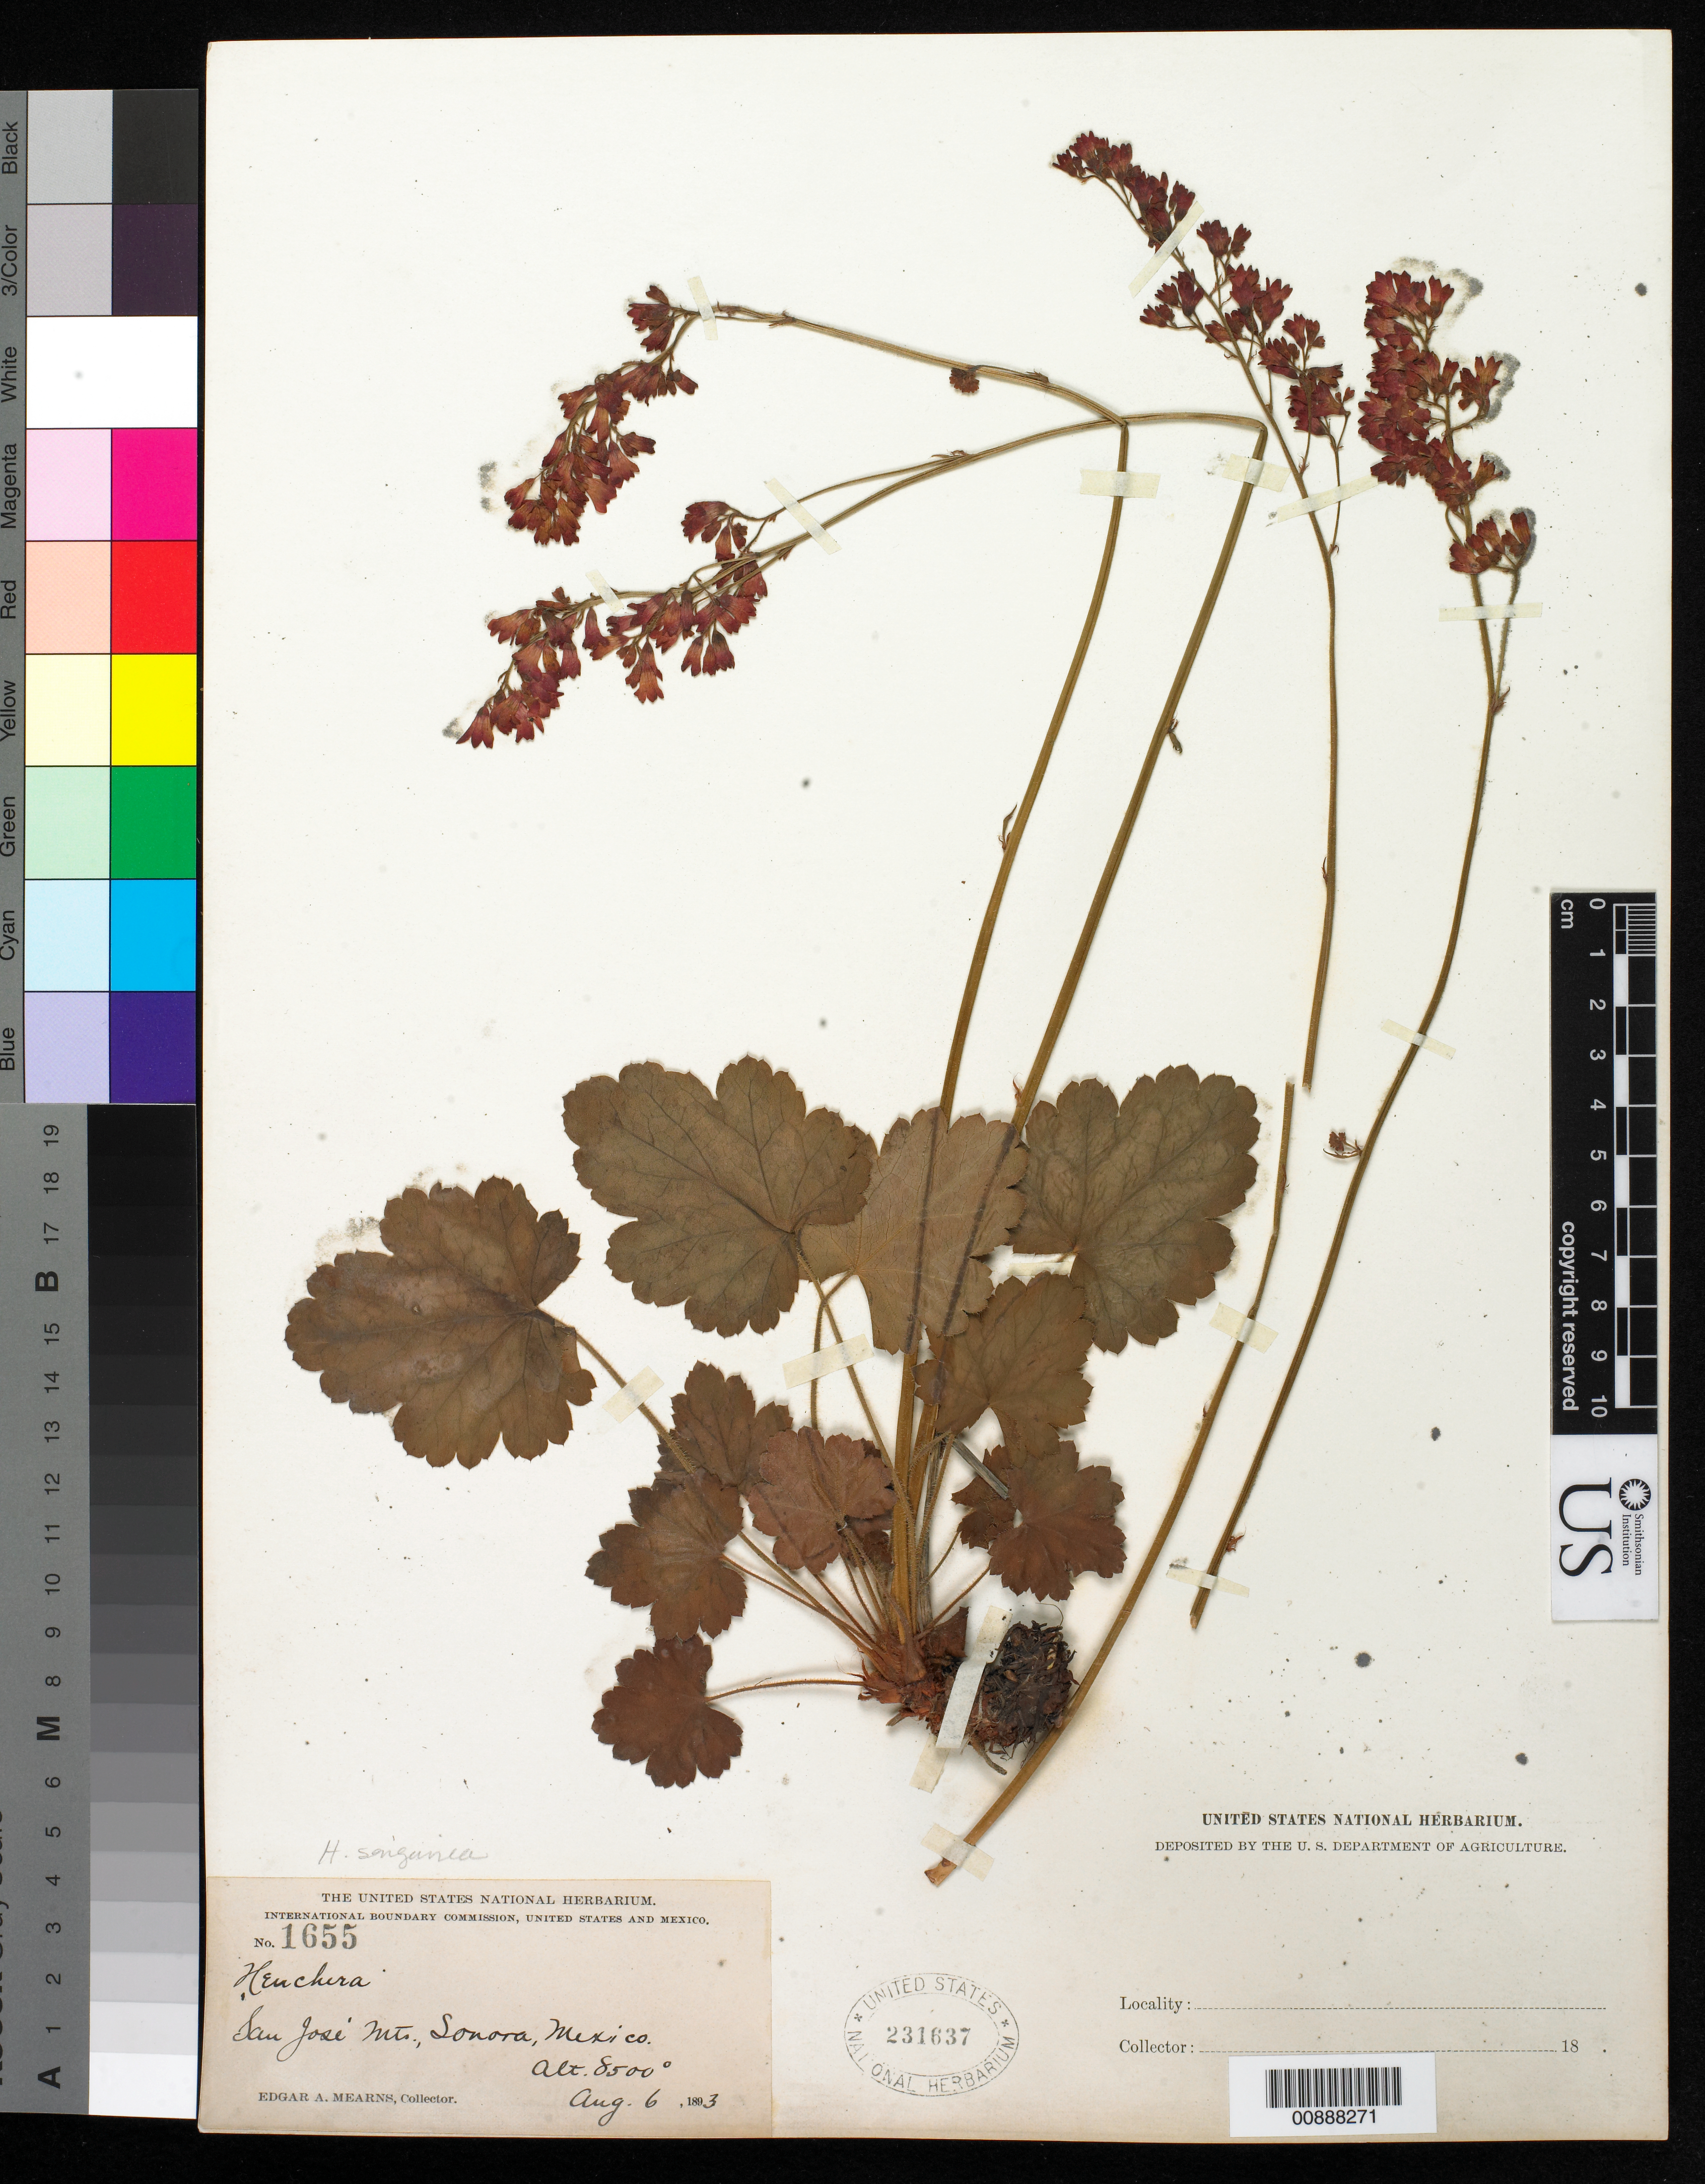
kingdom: Plantae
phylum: Tracheophyta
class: Magnoliopsida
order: Saxifragales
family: Saxifragaceae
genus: Heuchera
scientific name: Heuchera sanguinea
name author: Engelm.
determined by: Folk, Ryan A.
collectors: E. A. Mearns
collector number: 1655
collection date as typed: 06 Aug 1893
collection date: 1893-08-06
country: Mexico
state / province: Sonora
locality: San José Mts., Sonora.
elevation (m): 2591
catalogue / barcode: US 231637